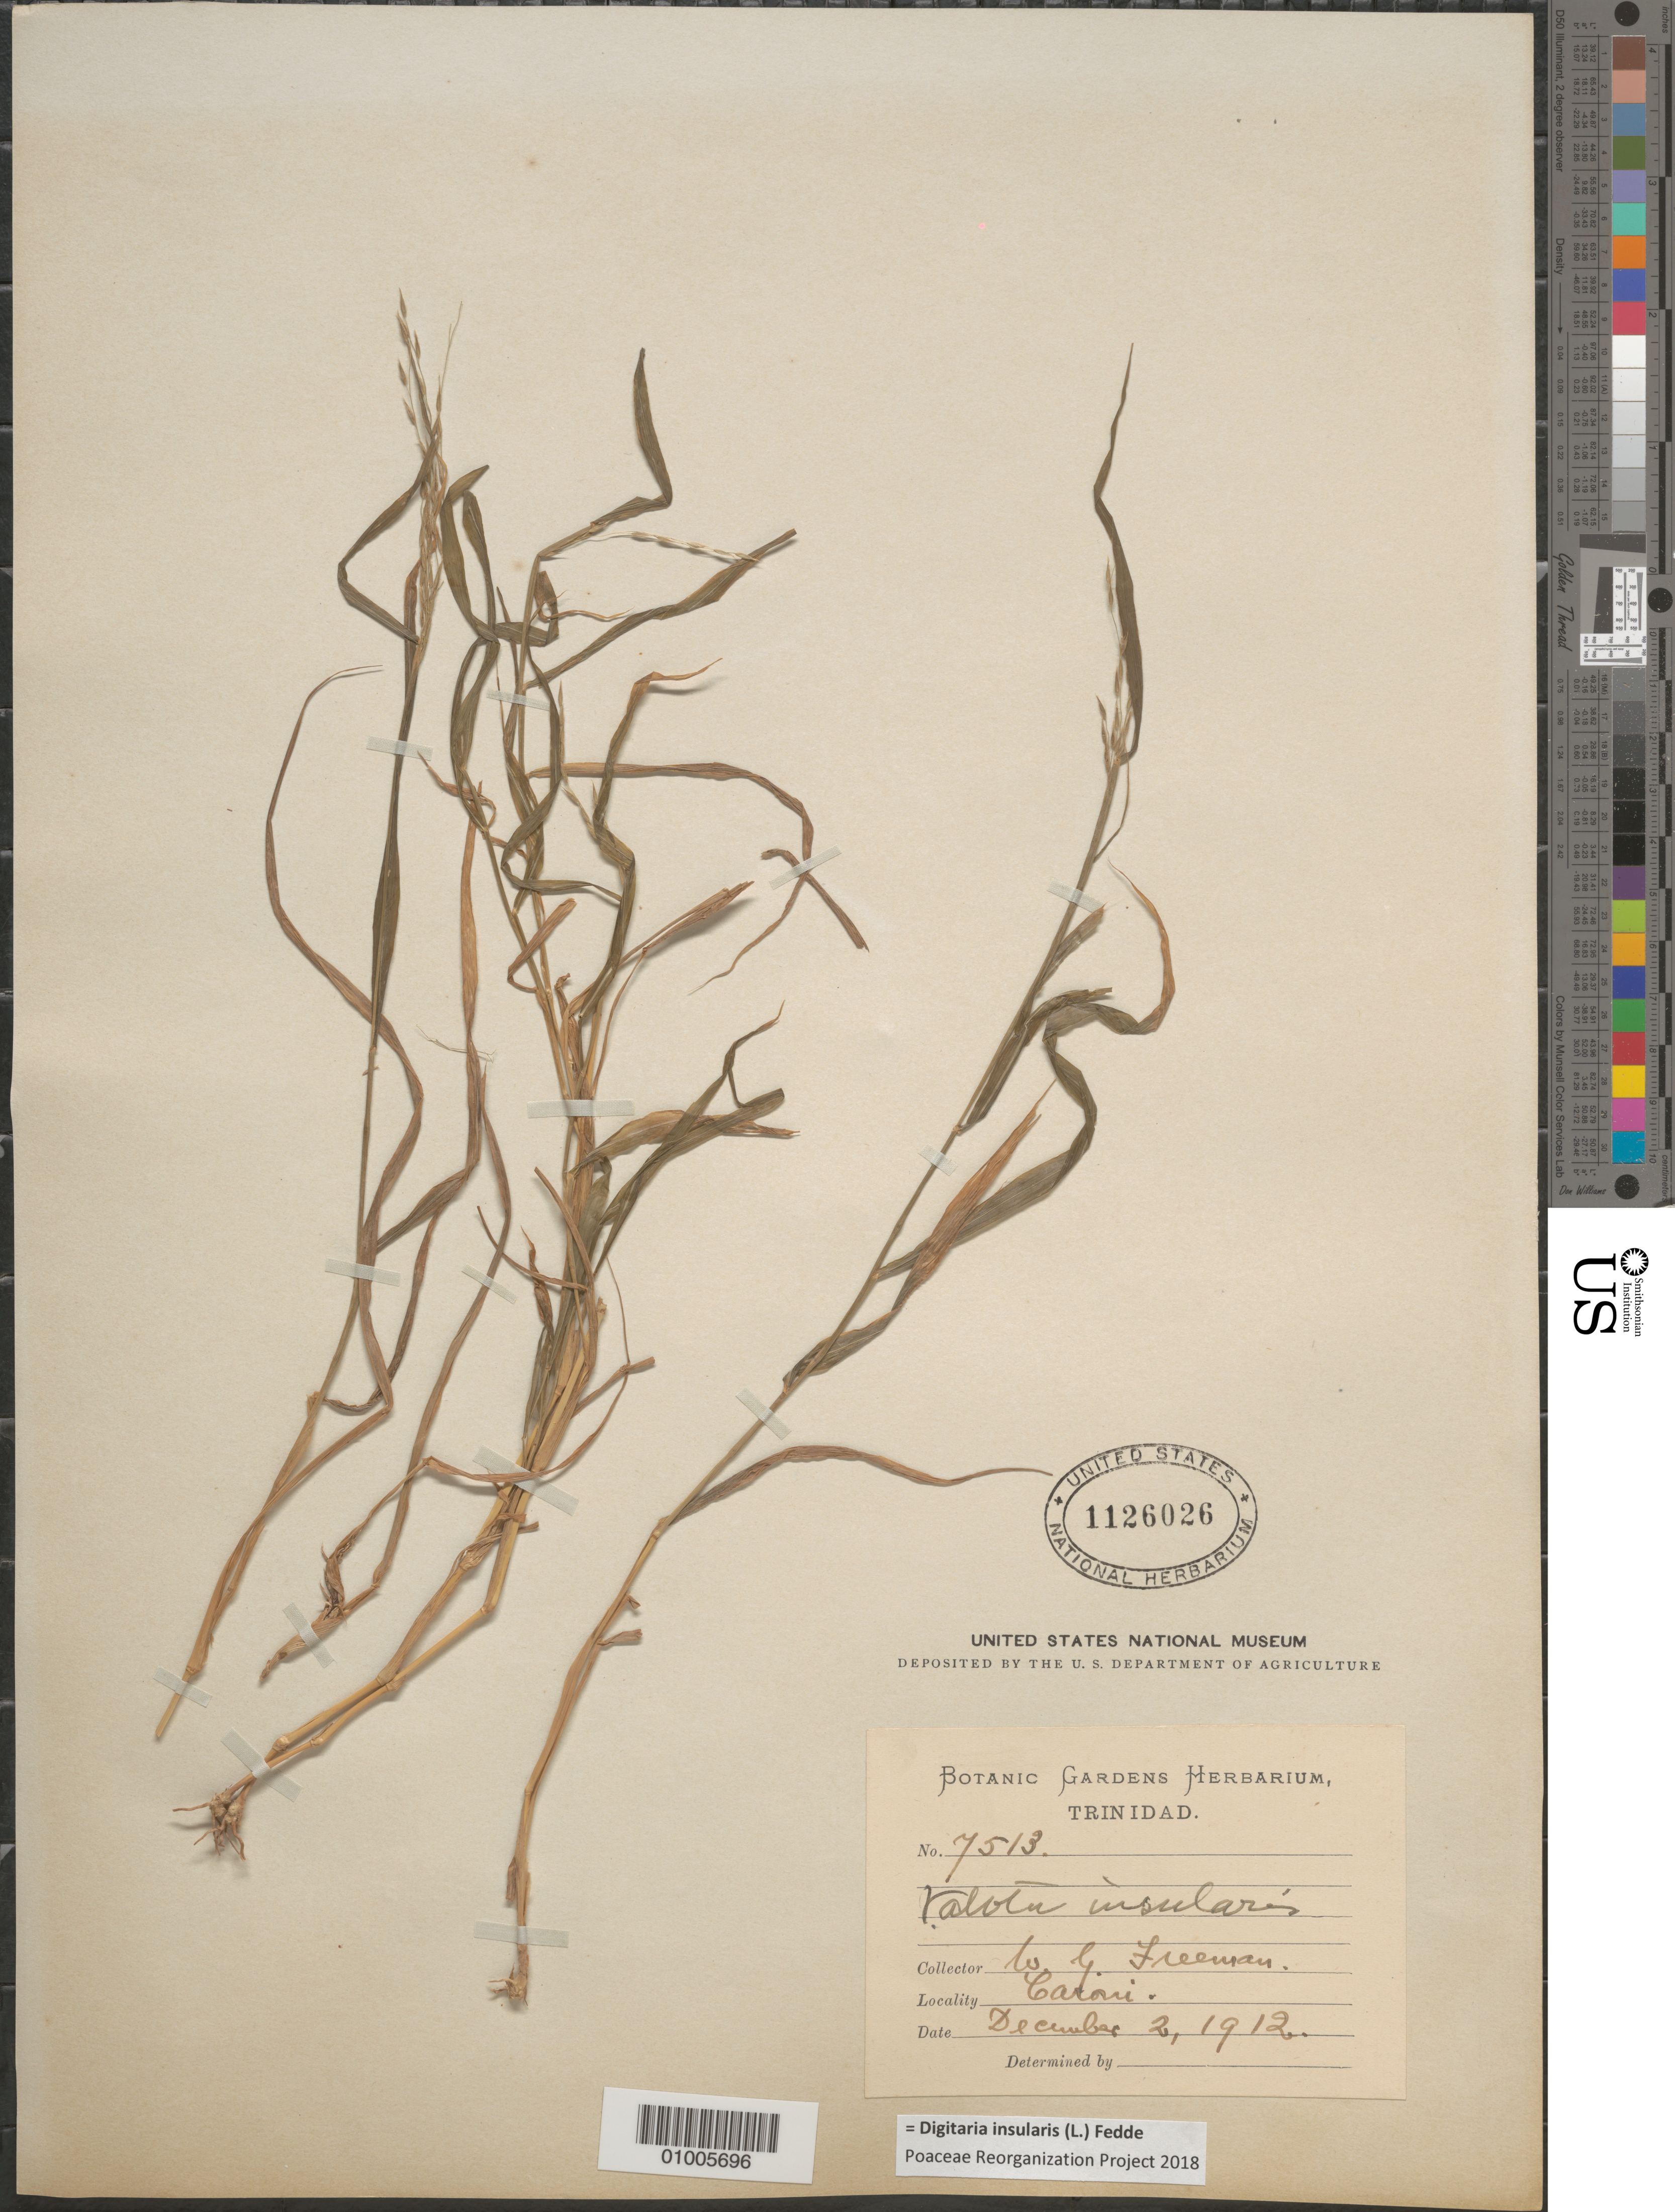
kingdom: Plantae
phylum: Tracheophyta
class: Liliopsida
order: Poales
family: Poaceae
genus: Digitaria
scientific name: Digitaria insularis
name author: (L.) Mez ex Ekman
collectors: W. Freeman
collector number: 7513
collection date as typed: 02 Dec 1912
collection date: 1912-12-02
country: Trinidad and Tobago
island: Trinidad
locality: Catori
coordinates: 0 N, 0 E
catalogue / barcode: US 1126026